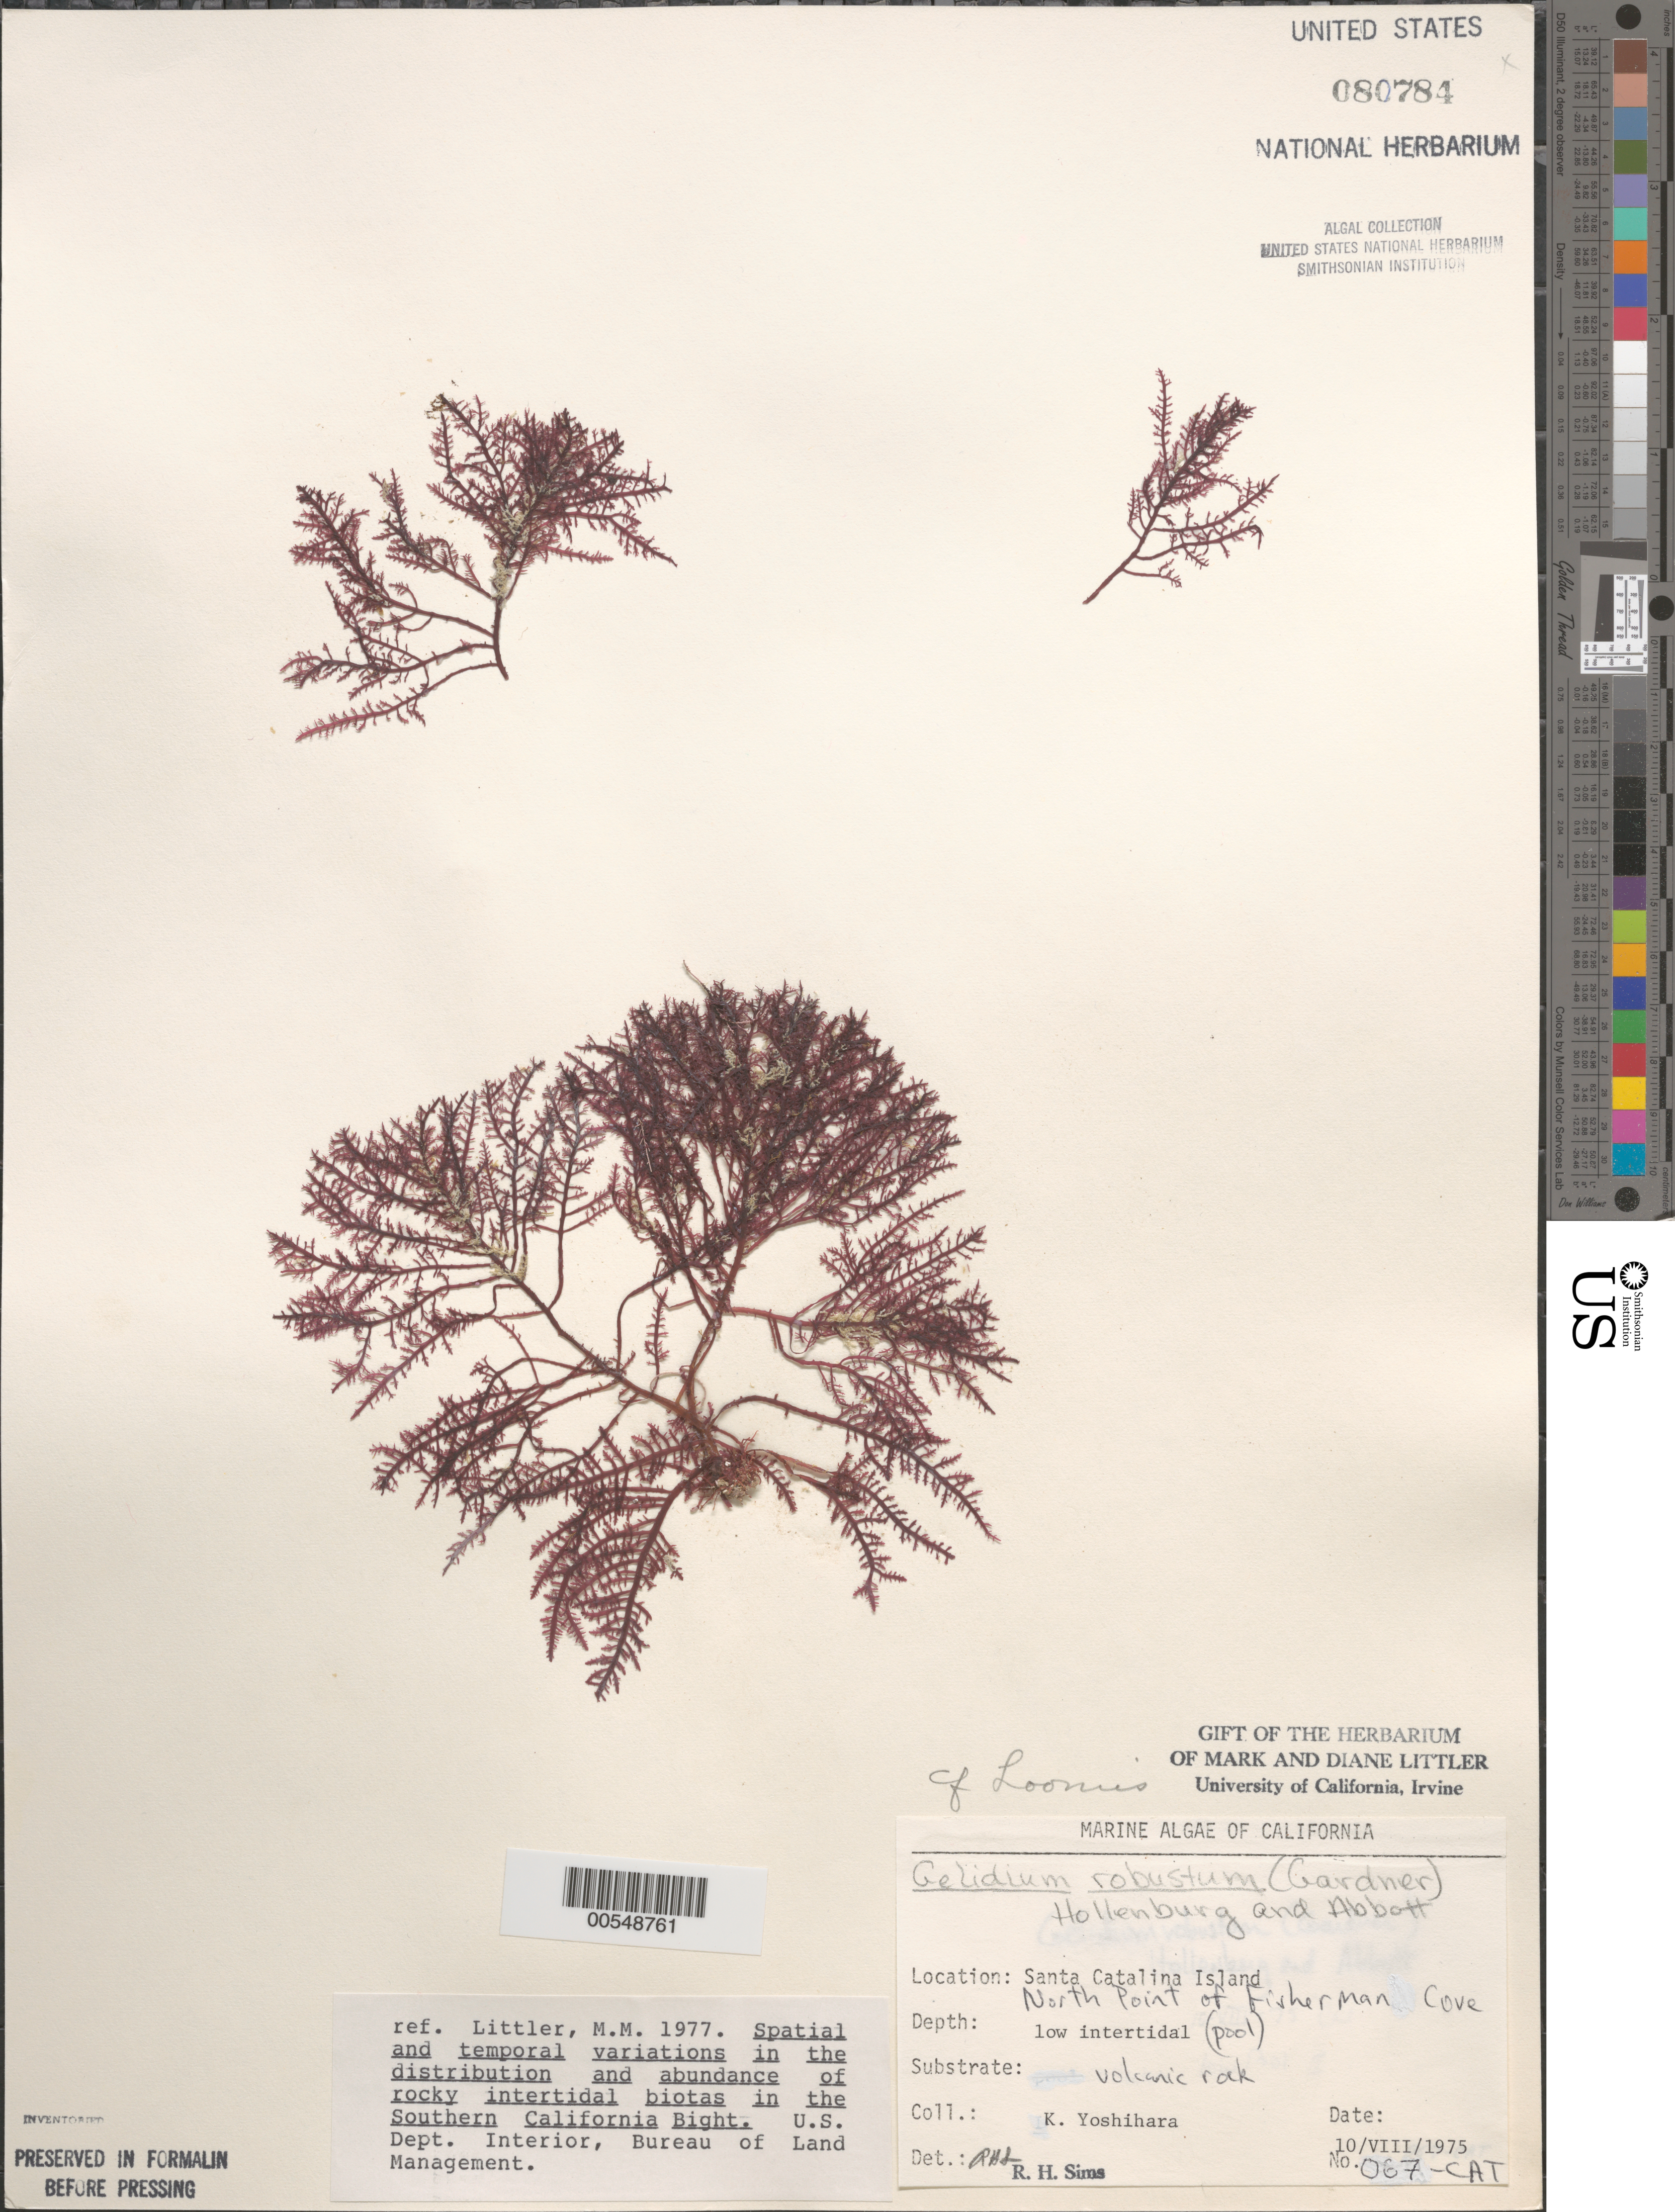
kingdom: Plantae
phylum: Rhodophyta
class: Florideophyceae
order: Gelidiales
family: Gelidiaceae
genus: Gelidium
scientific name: Gelidium robustum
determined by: Sims, Robert H.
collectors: K. Yoshihara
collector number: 067-cat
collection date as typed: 10 Aug 1975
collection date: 1975-08-10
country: United States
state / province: California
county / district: Los Angeles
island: Santa Catalina Island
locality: Fishermen Cove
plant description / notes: BLM-SOCALBIGHT Rocky Intertidal Survey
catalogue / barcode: US 80784